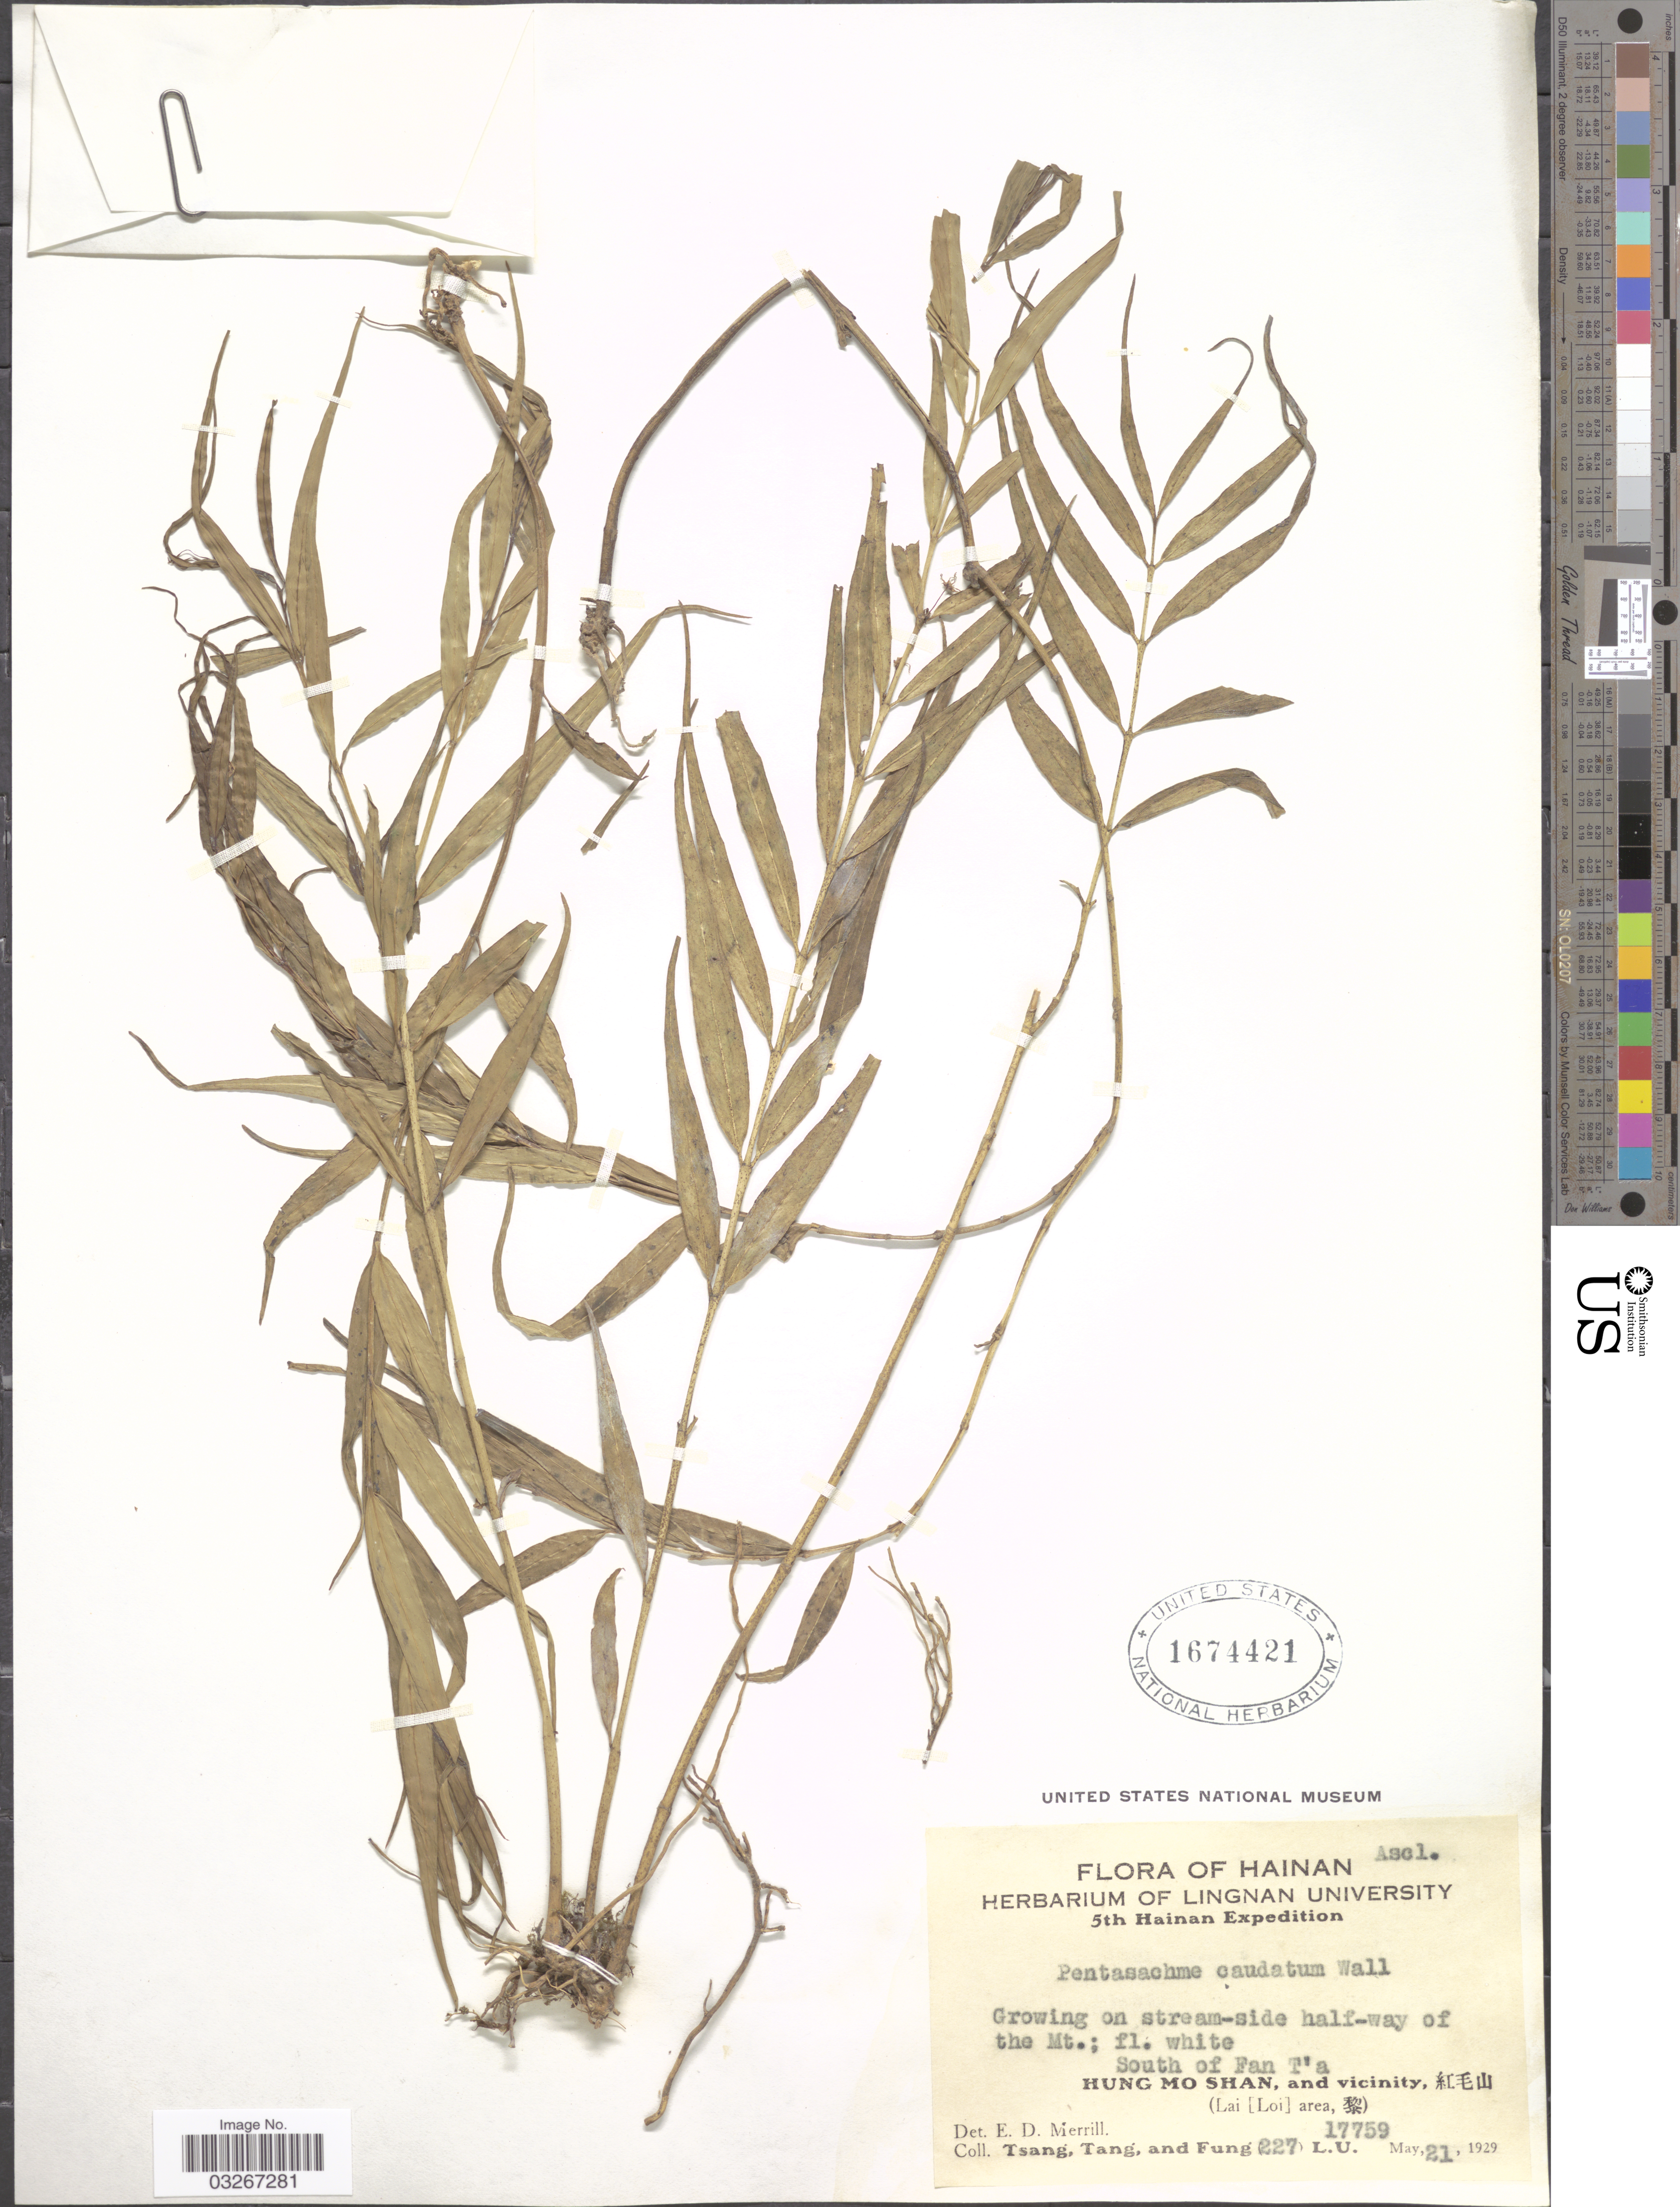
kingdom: Plantae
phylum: Tracheophyta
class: Magnoliopsida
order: Gentianales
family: Apocynaceae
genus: Pentasacme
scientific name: Pentasacme caudatum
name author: Wall. ex Wight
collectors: -. T'sang, -- Tang & Fung, --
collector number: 227L.U.17759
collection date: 1929-05-21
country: China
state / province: Hainan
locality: ream-sidehalf-way of the Mt. South of Fan T'a. Hung Mo Shan, and vicinity, (Lai [Loi] area.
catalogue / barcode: US 1674421